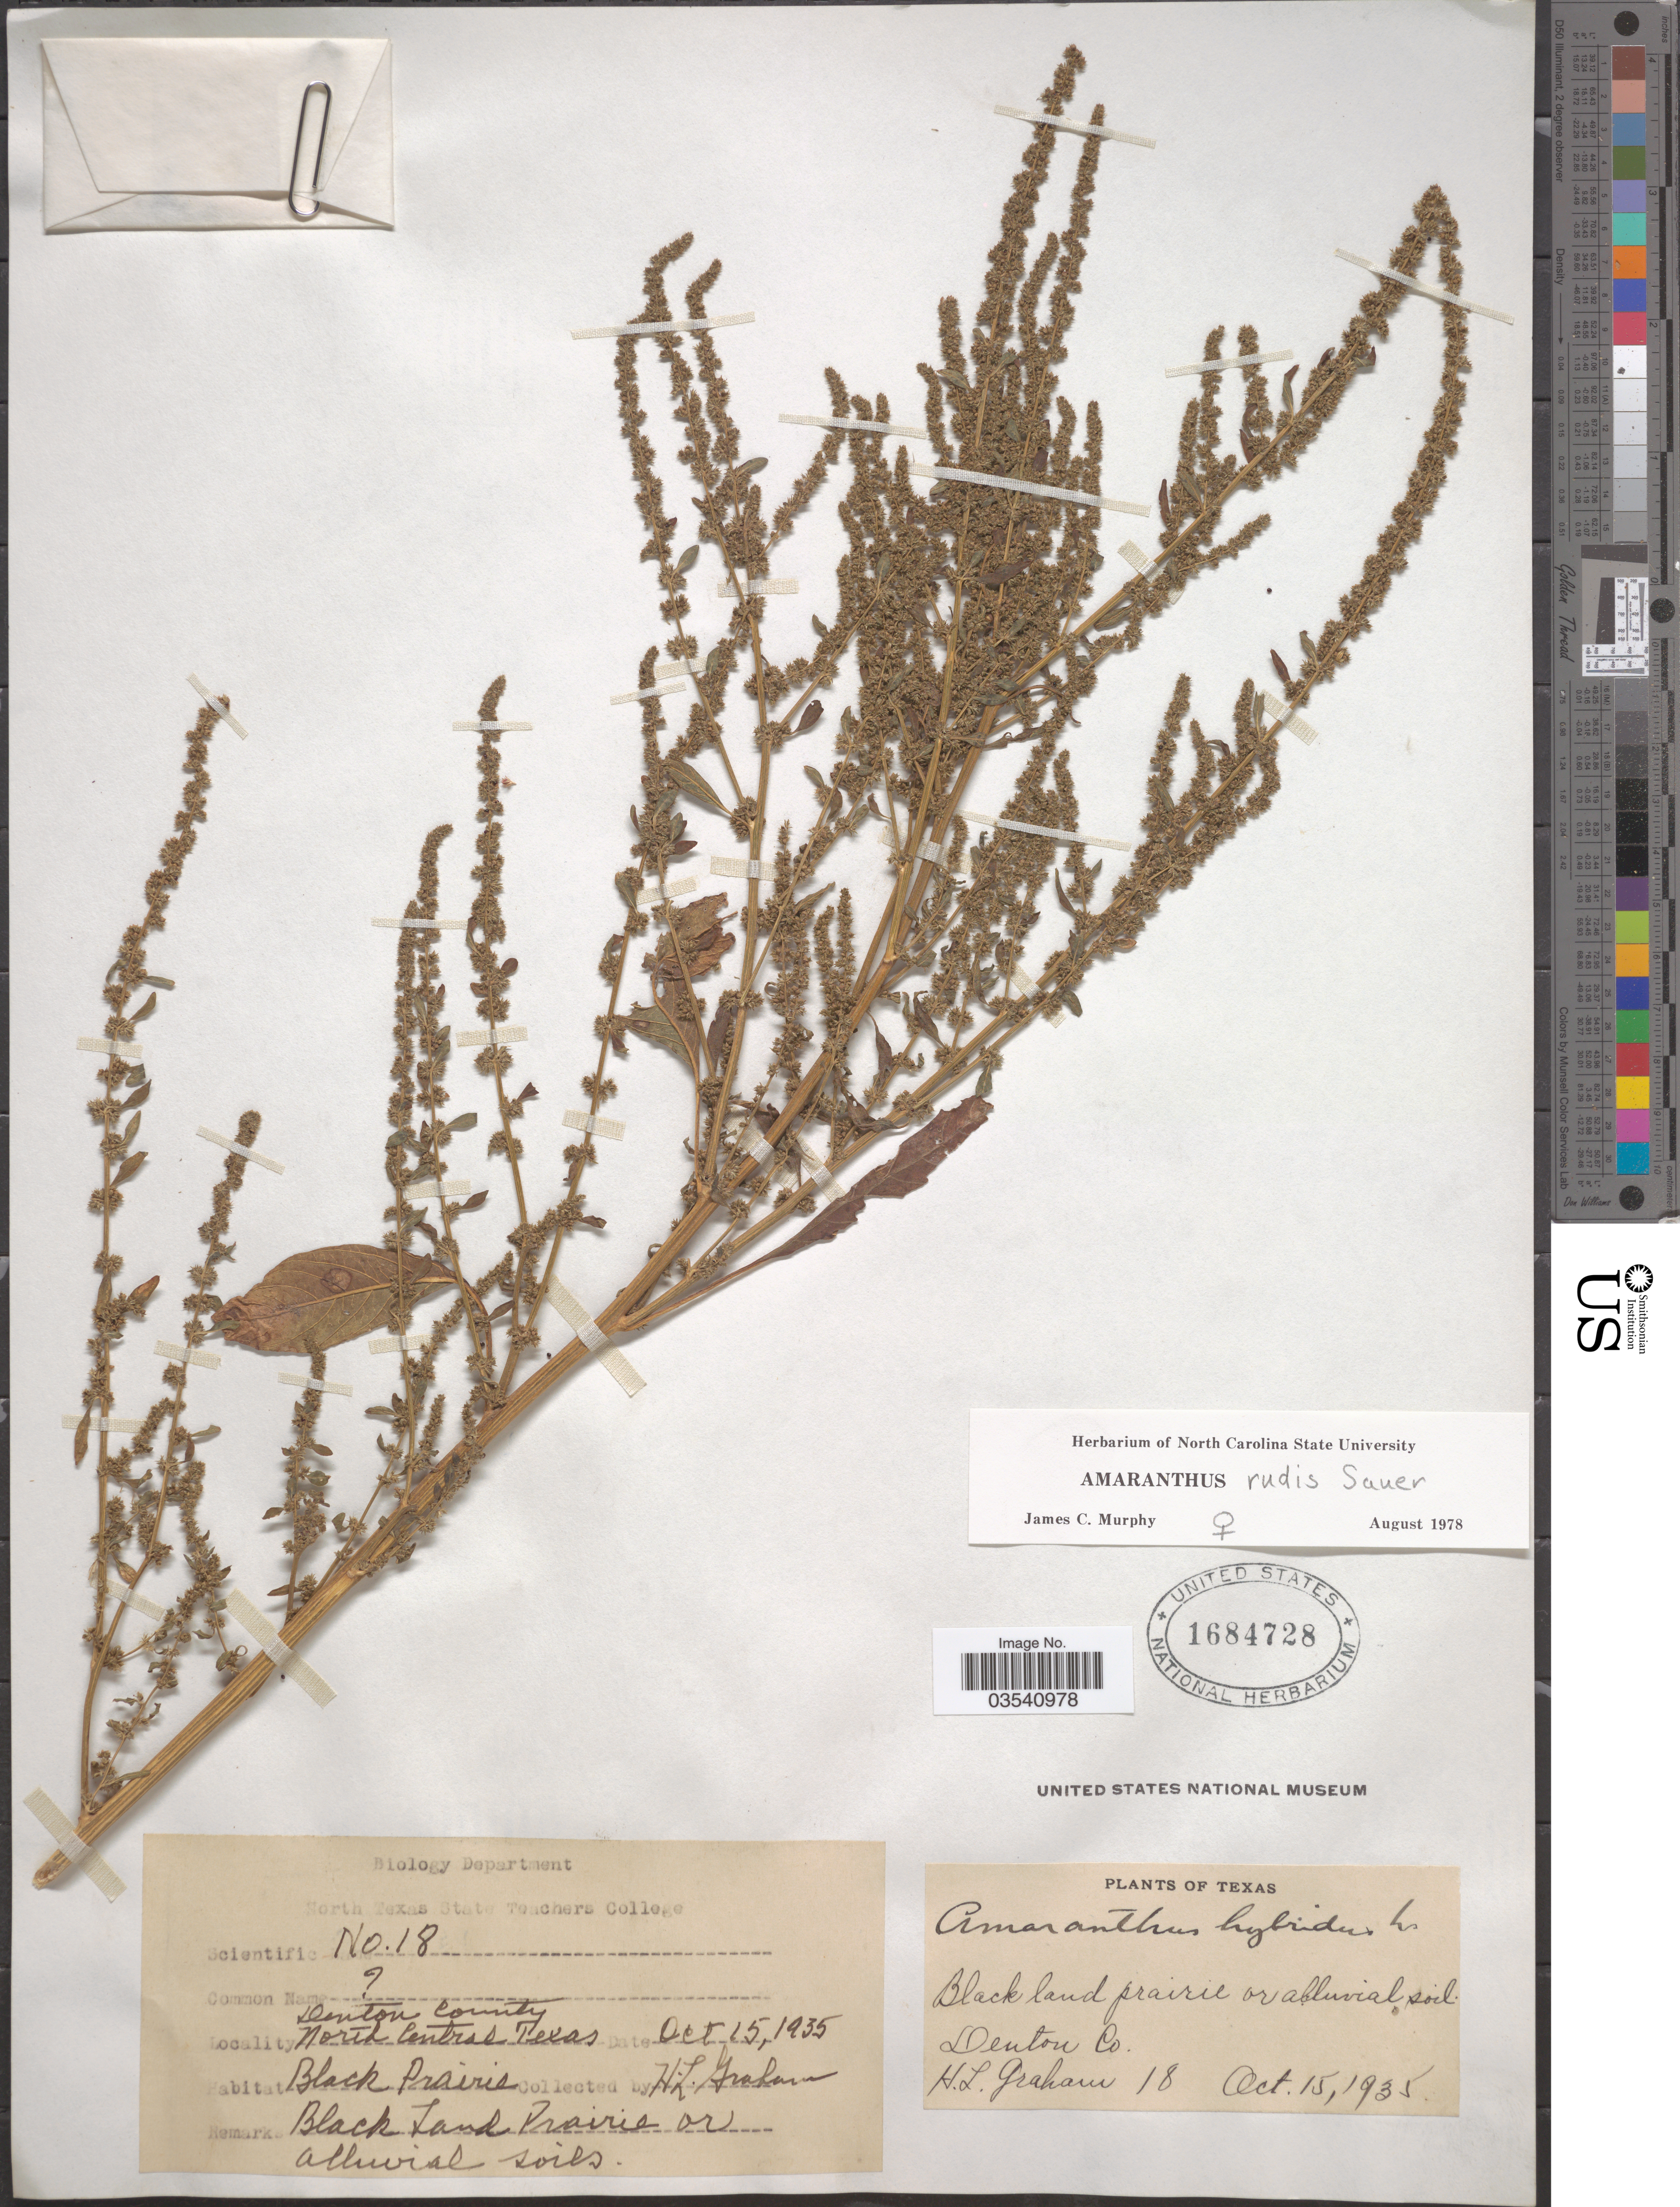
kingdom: Plantae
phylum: Tracheophyta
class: Magnoliopsida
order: Caryophyllales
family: Amaranthaceae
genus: Amaranthus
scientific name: Amaranthus rudis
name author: Sauer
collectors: H. L. Graham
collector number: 18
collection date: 1935-10-15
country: United States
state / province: Texas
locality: Denton Co. North Central Texas. Black Prairie. Black Land Prairie.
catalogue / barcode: US 1684728